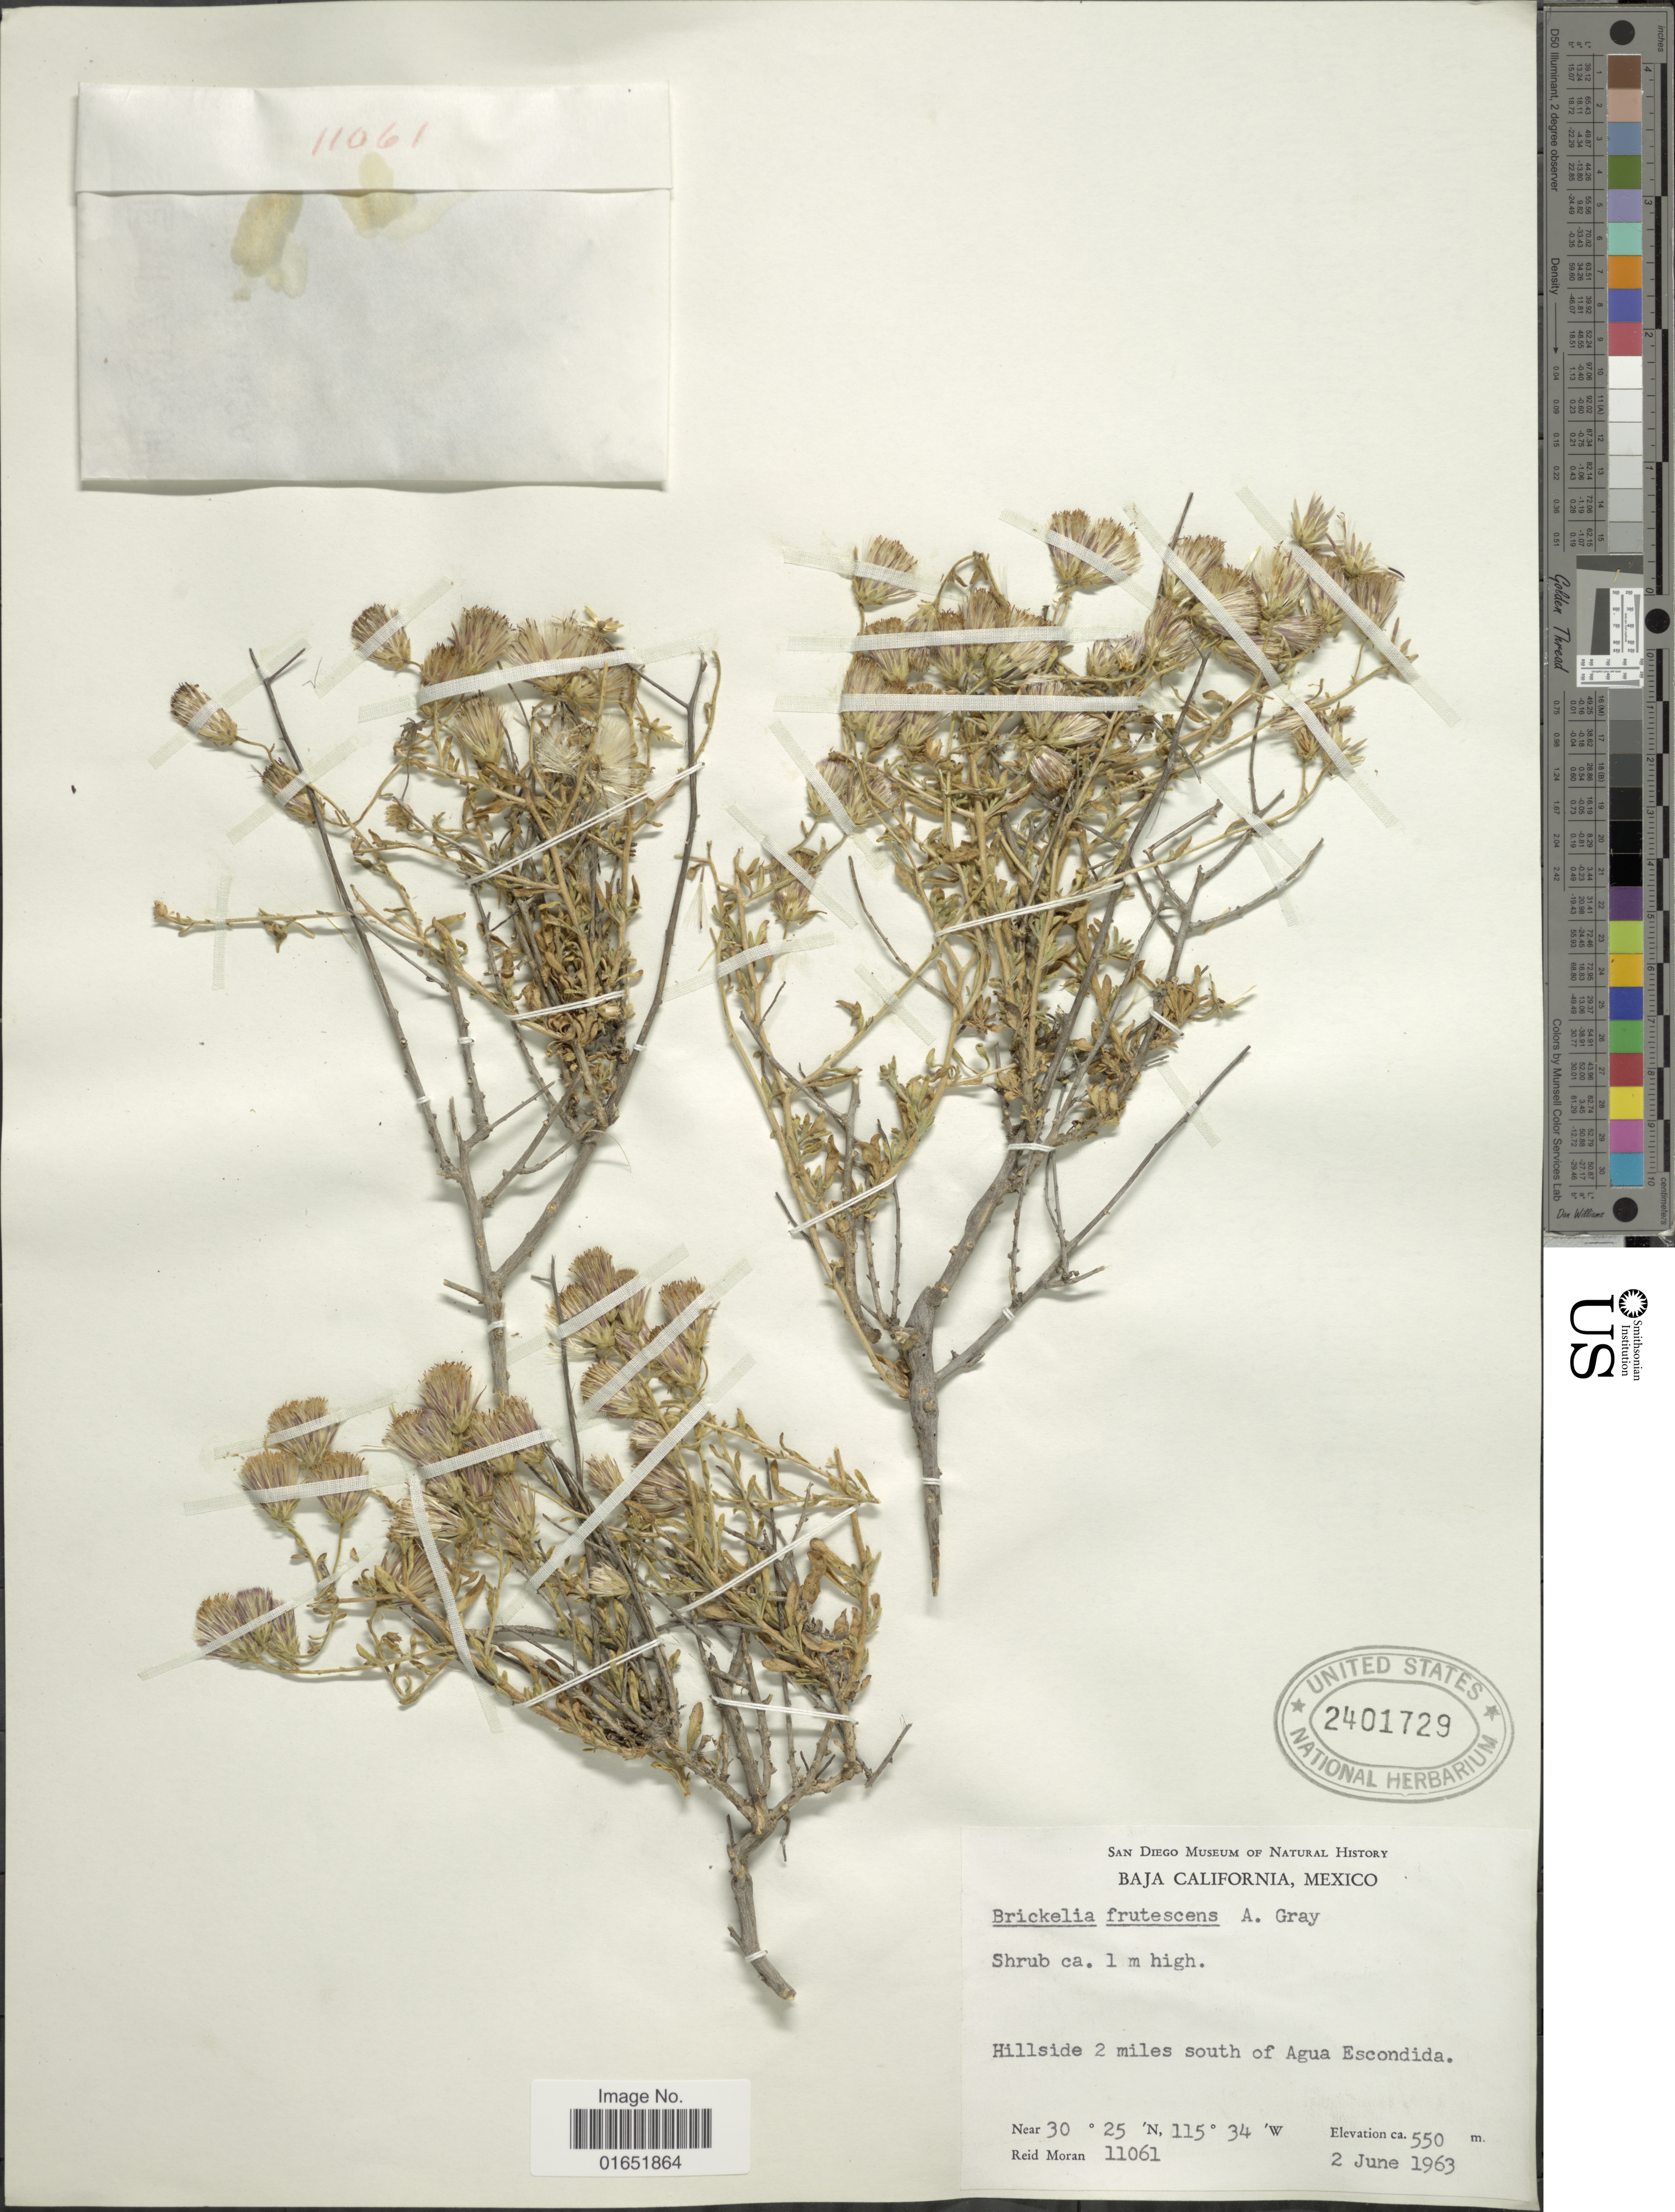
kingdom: Plantae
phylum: Tracheophyta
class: Magnoliopsida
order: Asterales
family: Asteraceae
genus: Brickellia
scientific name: Brickellia frutescens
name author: A. Gray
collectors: R. V. Moran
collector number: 11061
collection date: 1963-06-02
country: Mexico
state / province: Baja California Norte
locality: Hillside 2 miles south of Agua Escondida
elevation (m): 550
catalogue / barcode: US 2401729